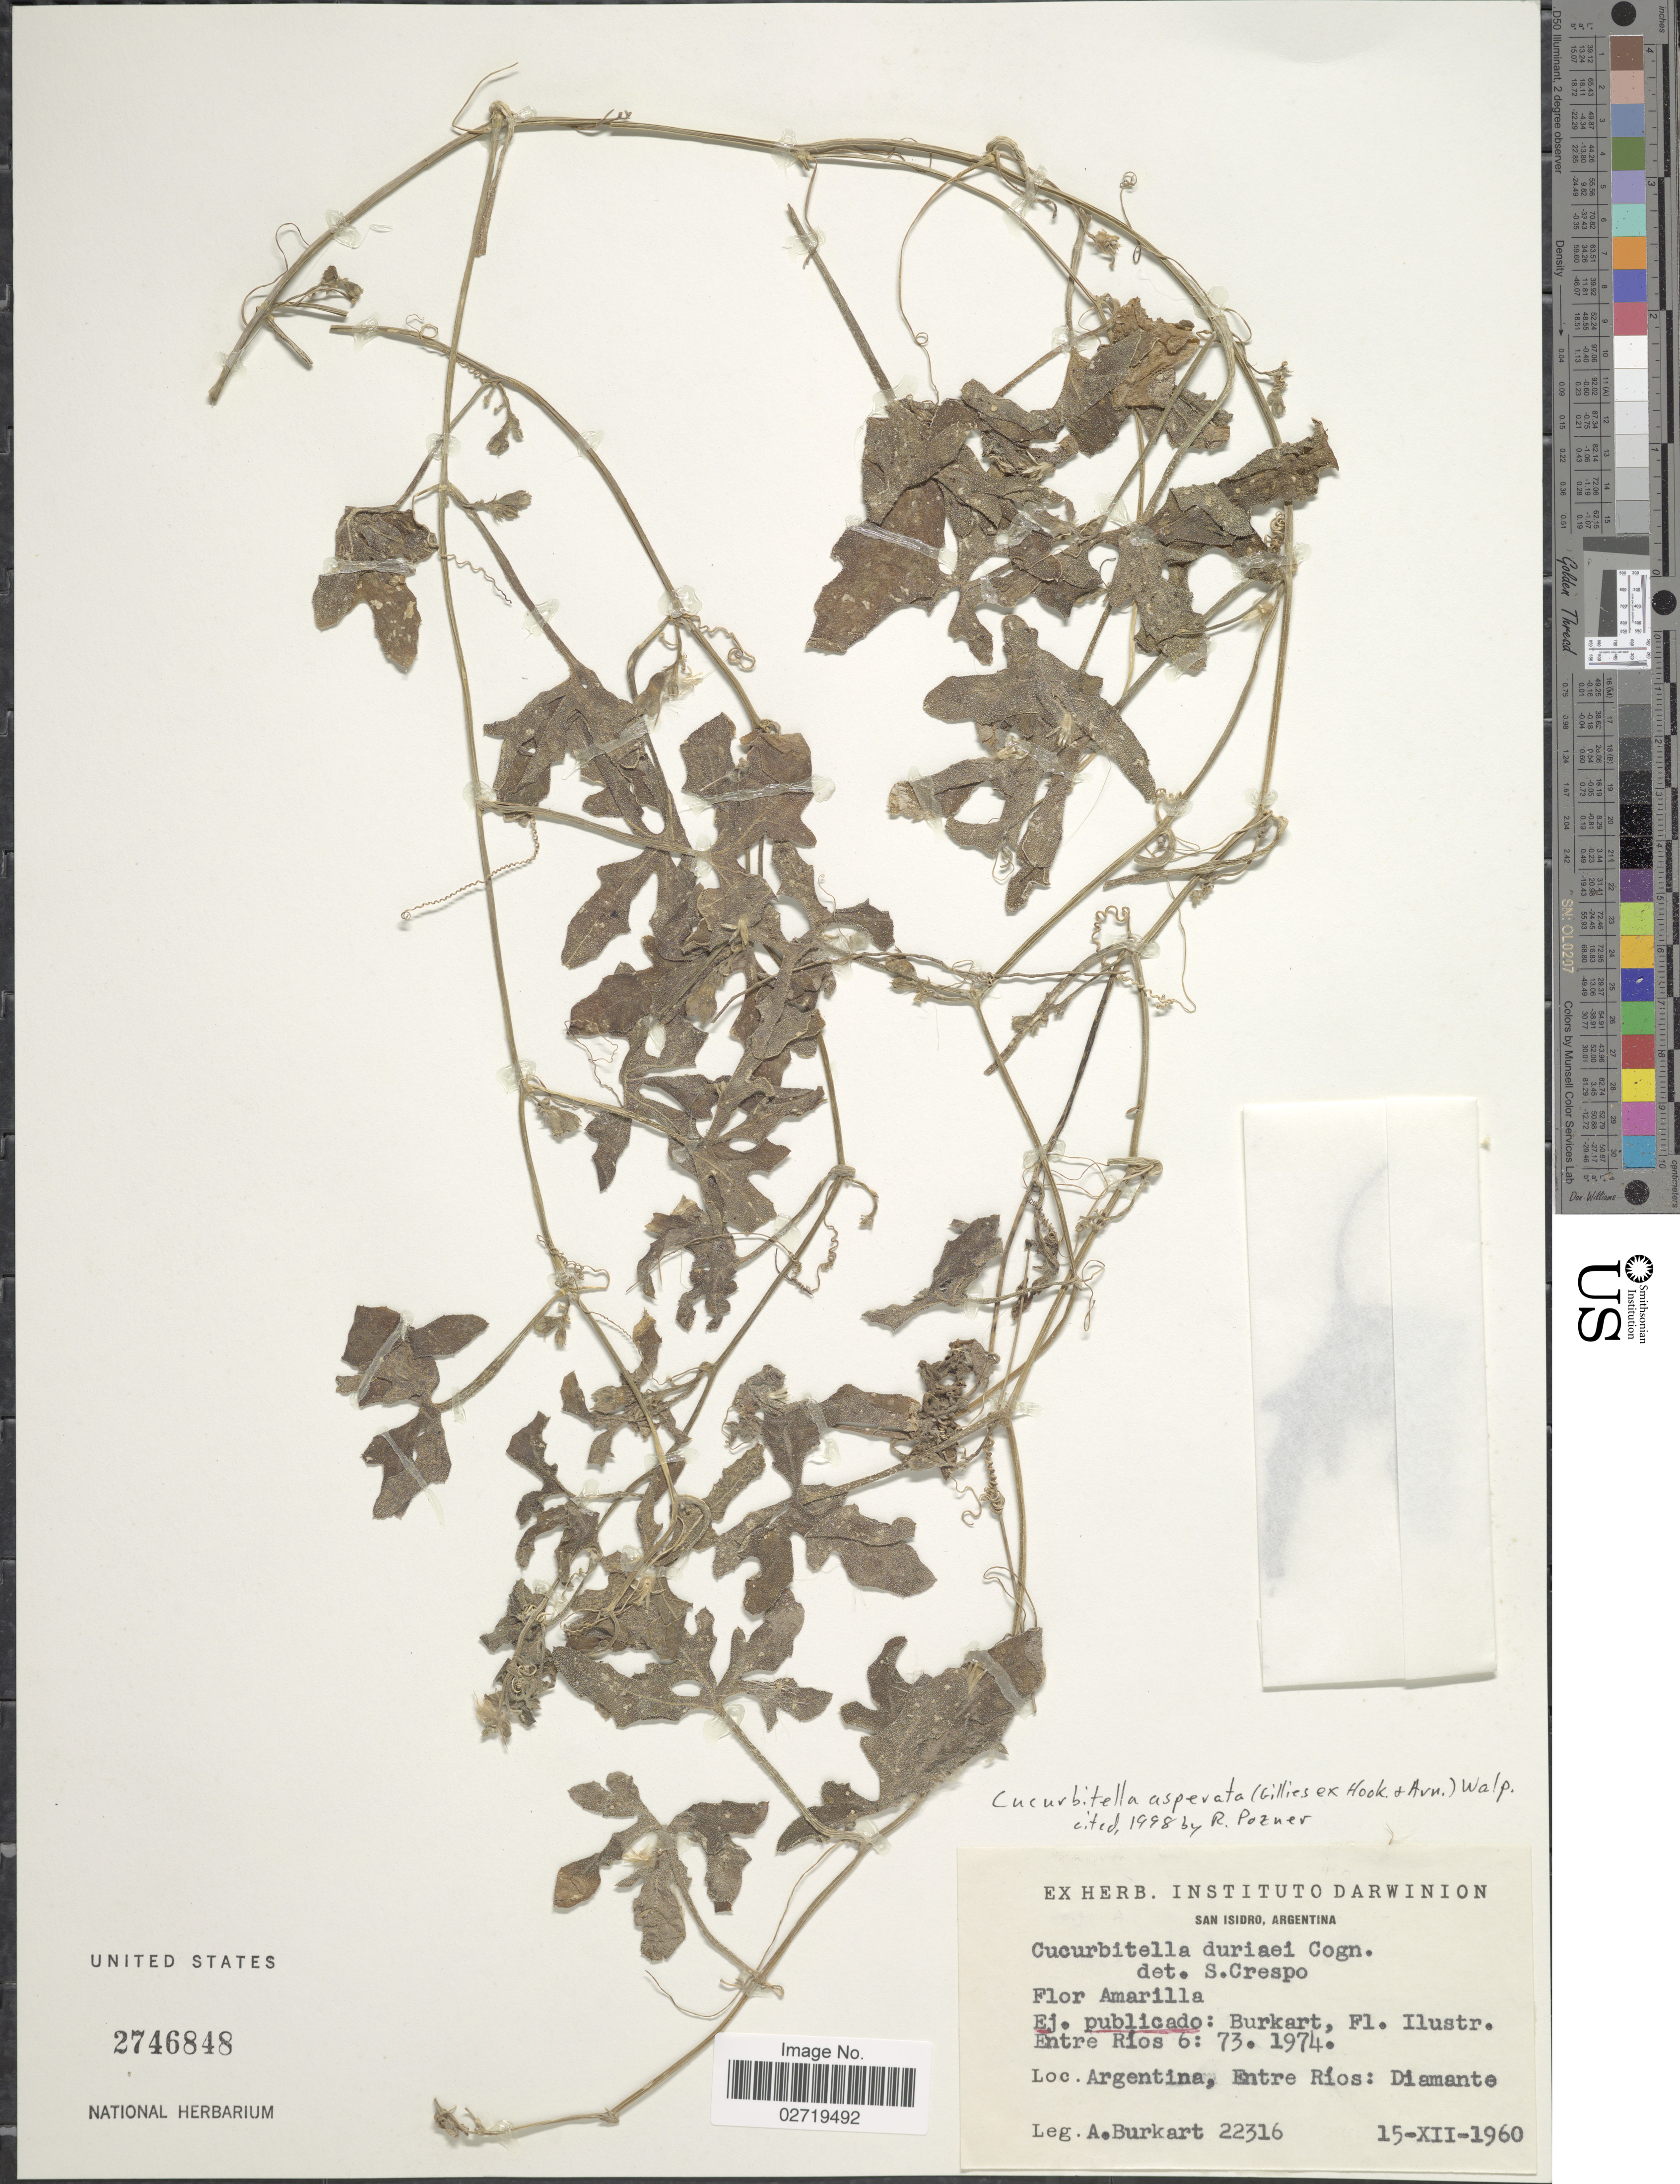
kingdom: Plantae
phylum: Tracheophyta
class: Magnoliopsida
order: Cucurbitales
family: Cucurbitaceae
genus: Cucurbitella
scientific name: Cucurbitella asperata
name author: (Gillies ex Hook. & Arn.) Walp.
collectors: A. E. Burkart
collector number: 22316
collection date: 1960-12-15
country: Argentina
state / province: Entre Rios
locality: Diamante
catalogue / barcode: US 2746848